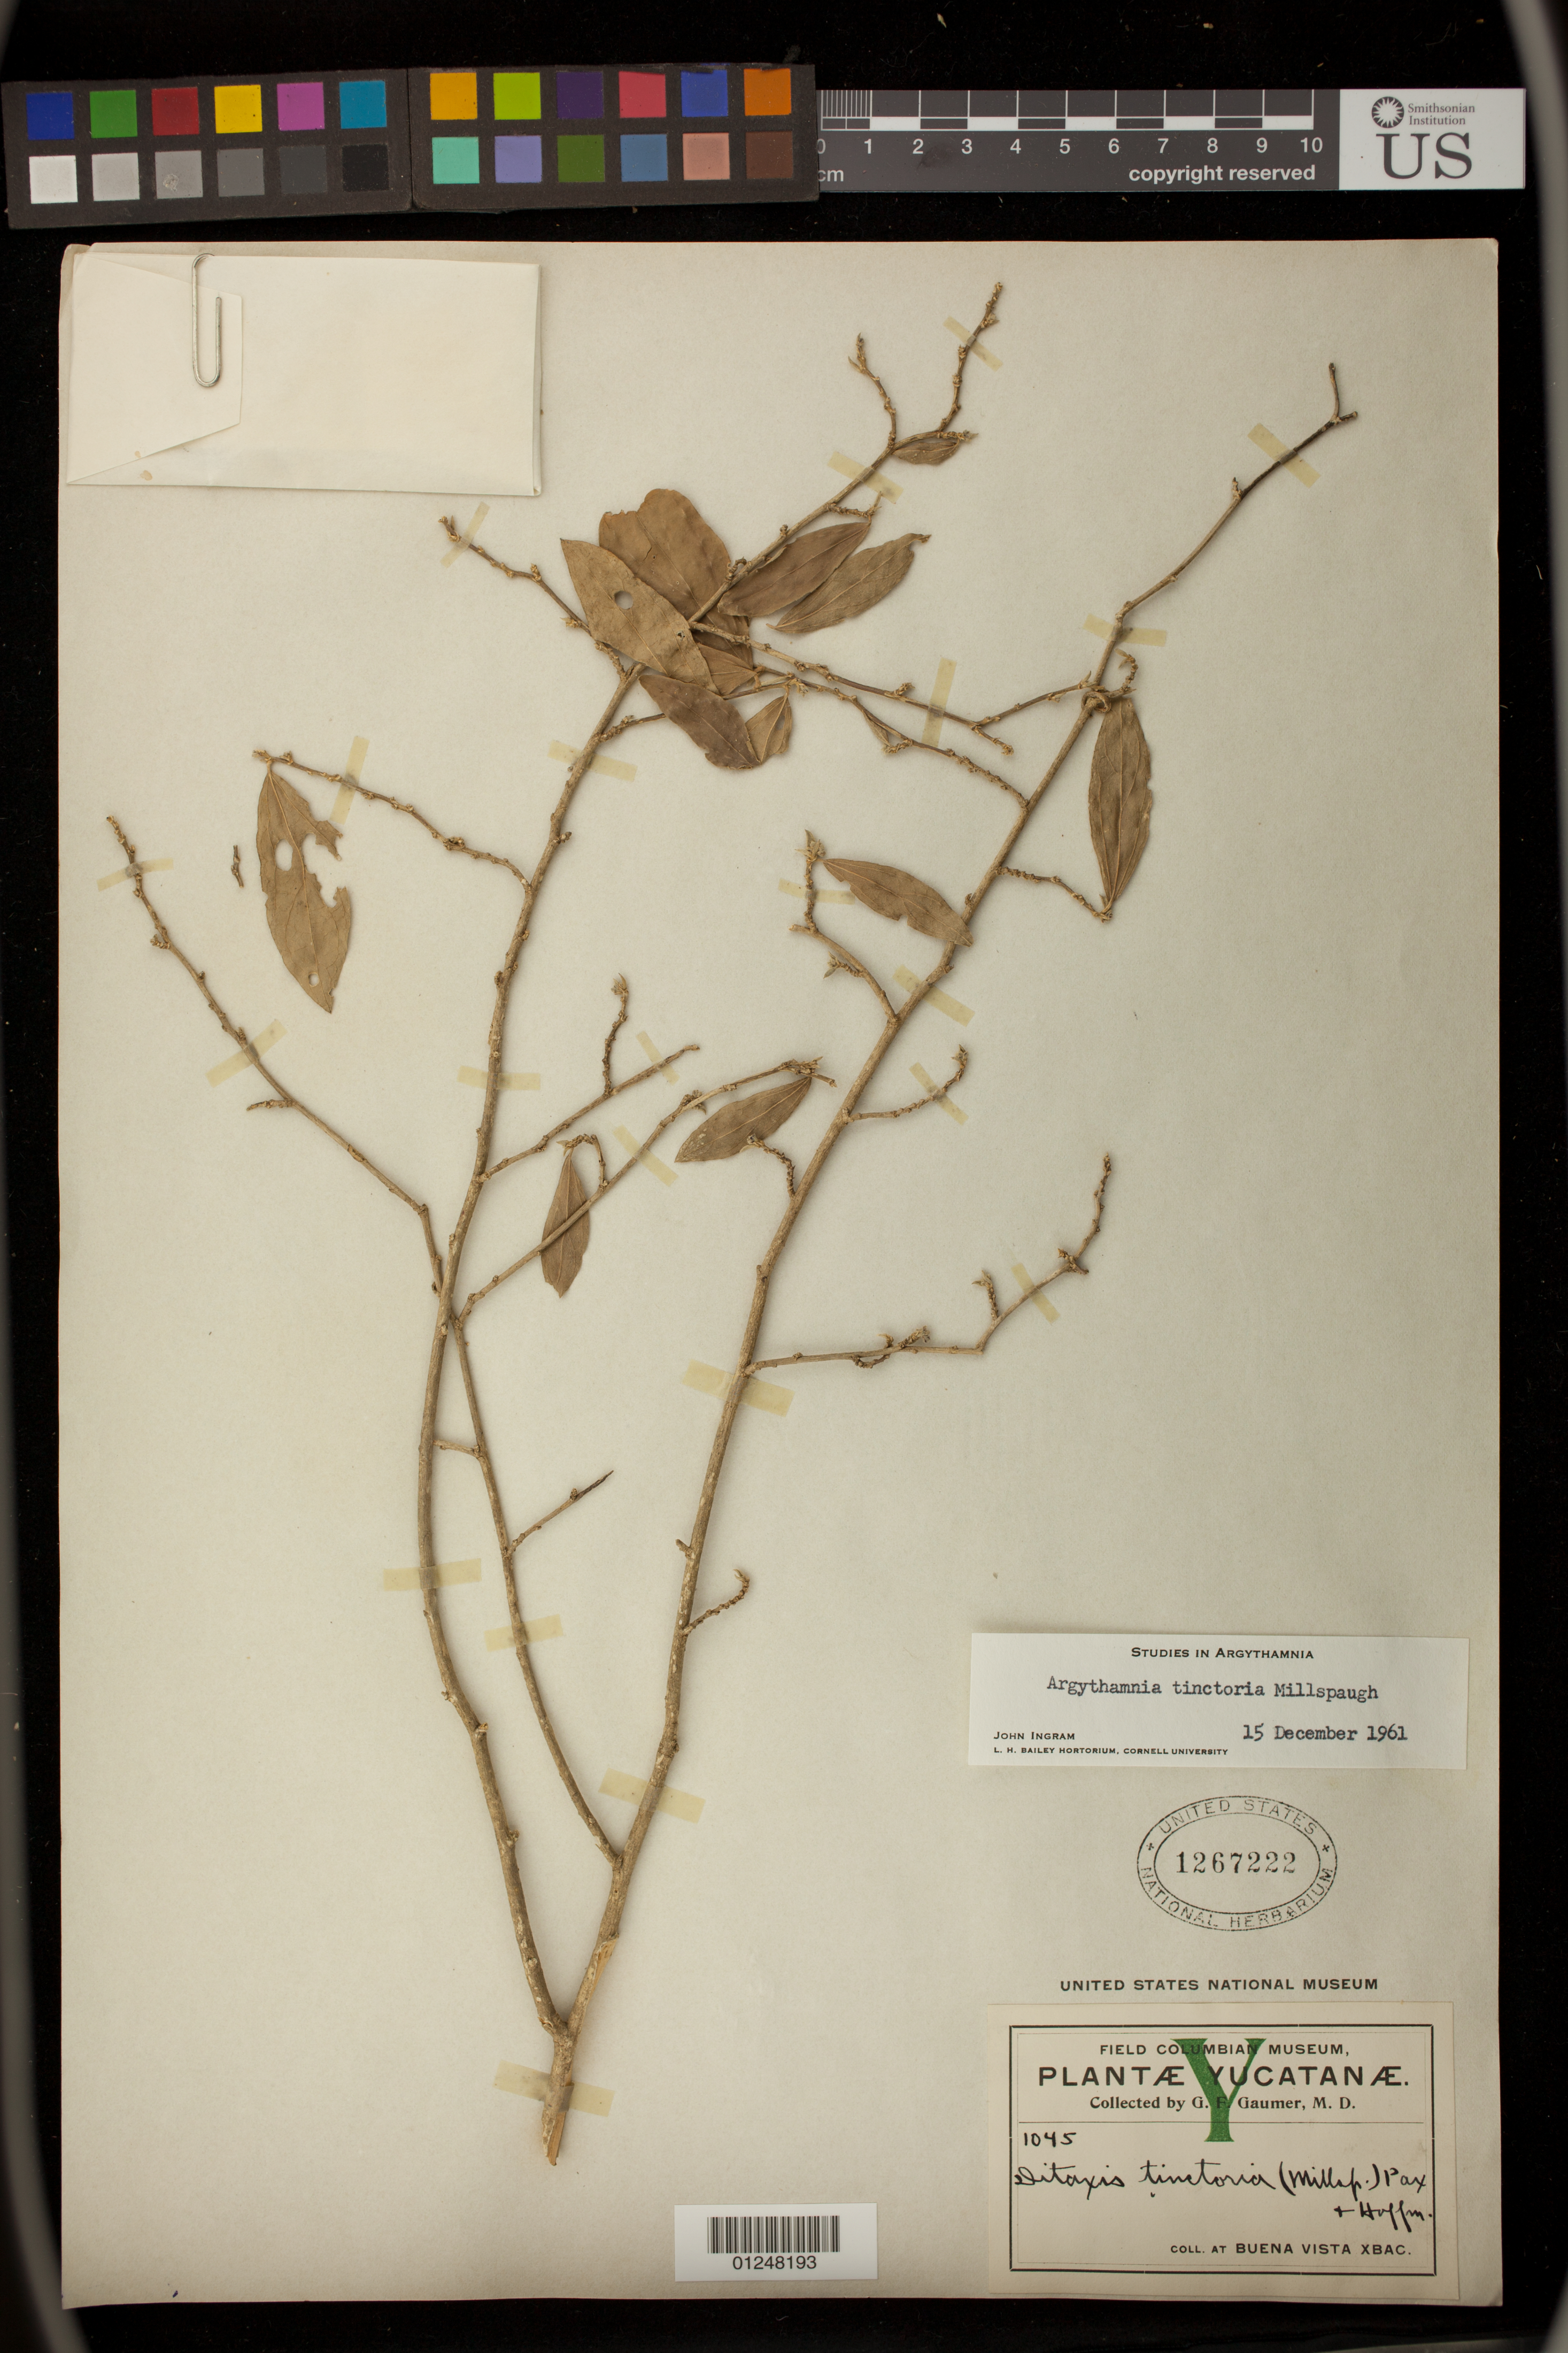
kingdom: Plantae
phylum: Tracheophyta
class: Magnoliopsida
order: Malpighiales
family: Euphorbiaceae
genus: Argythamnia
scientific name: Argythamnia tinctoria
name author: Millsp.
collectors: G. F. Gaumer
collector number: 1045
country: Mexico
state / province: Yucatán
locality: Buena Vista Xbac.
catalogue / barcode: US 1267222